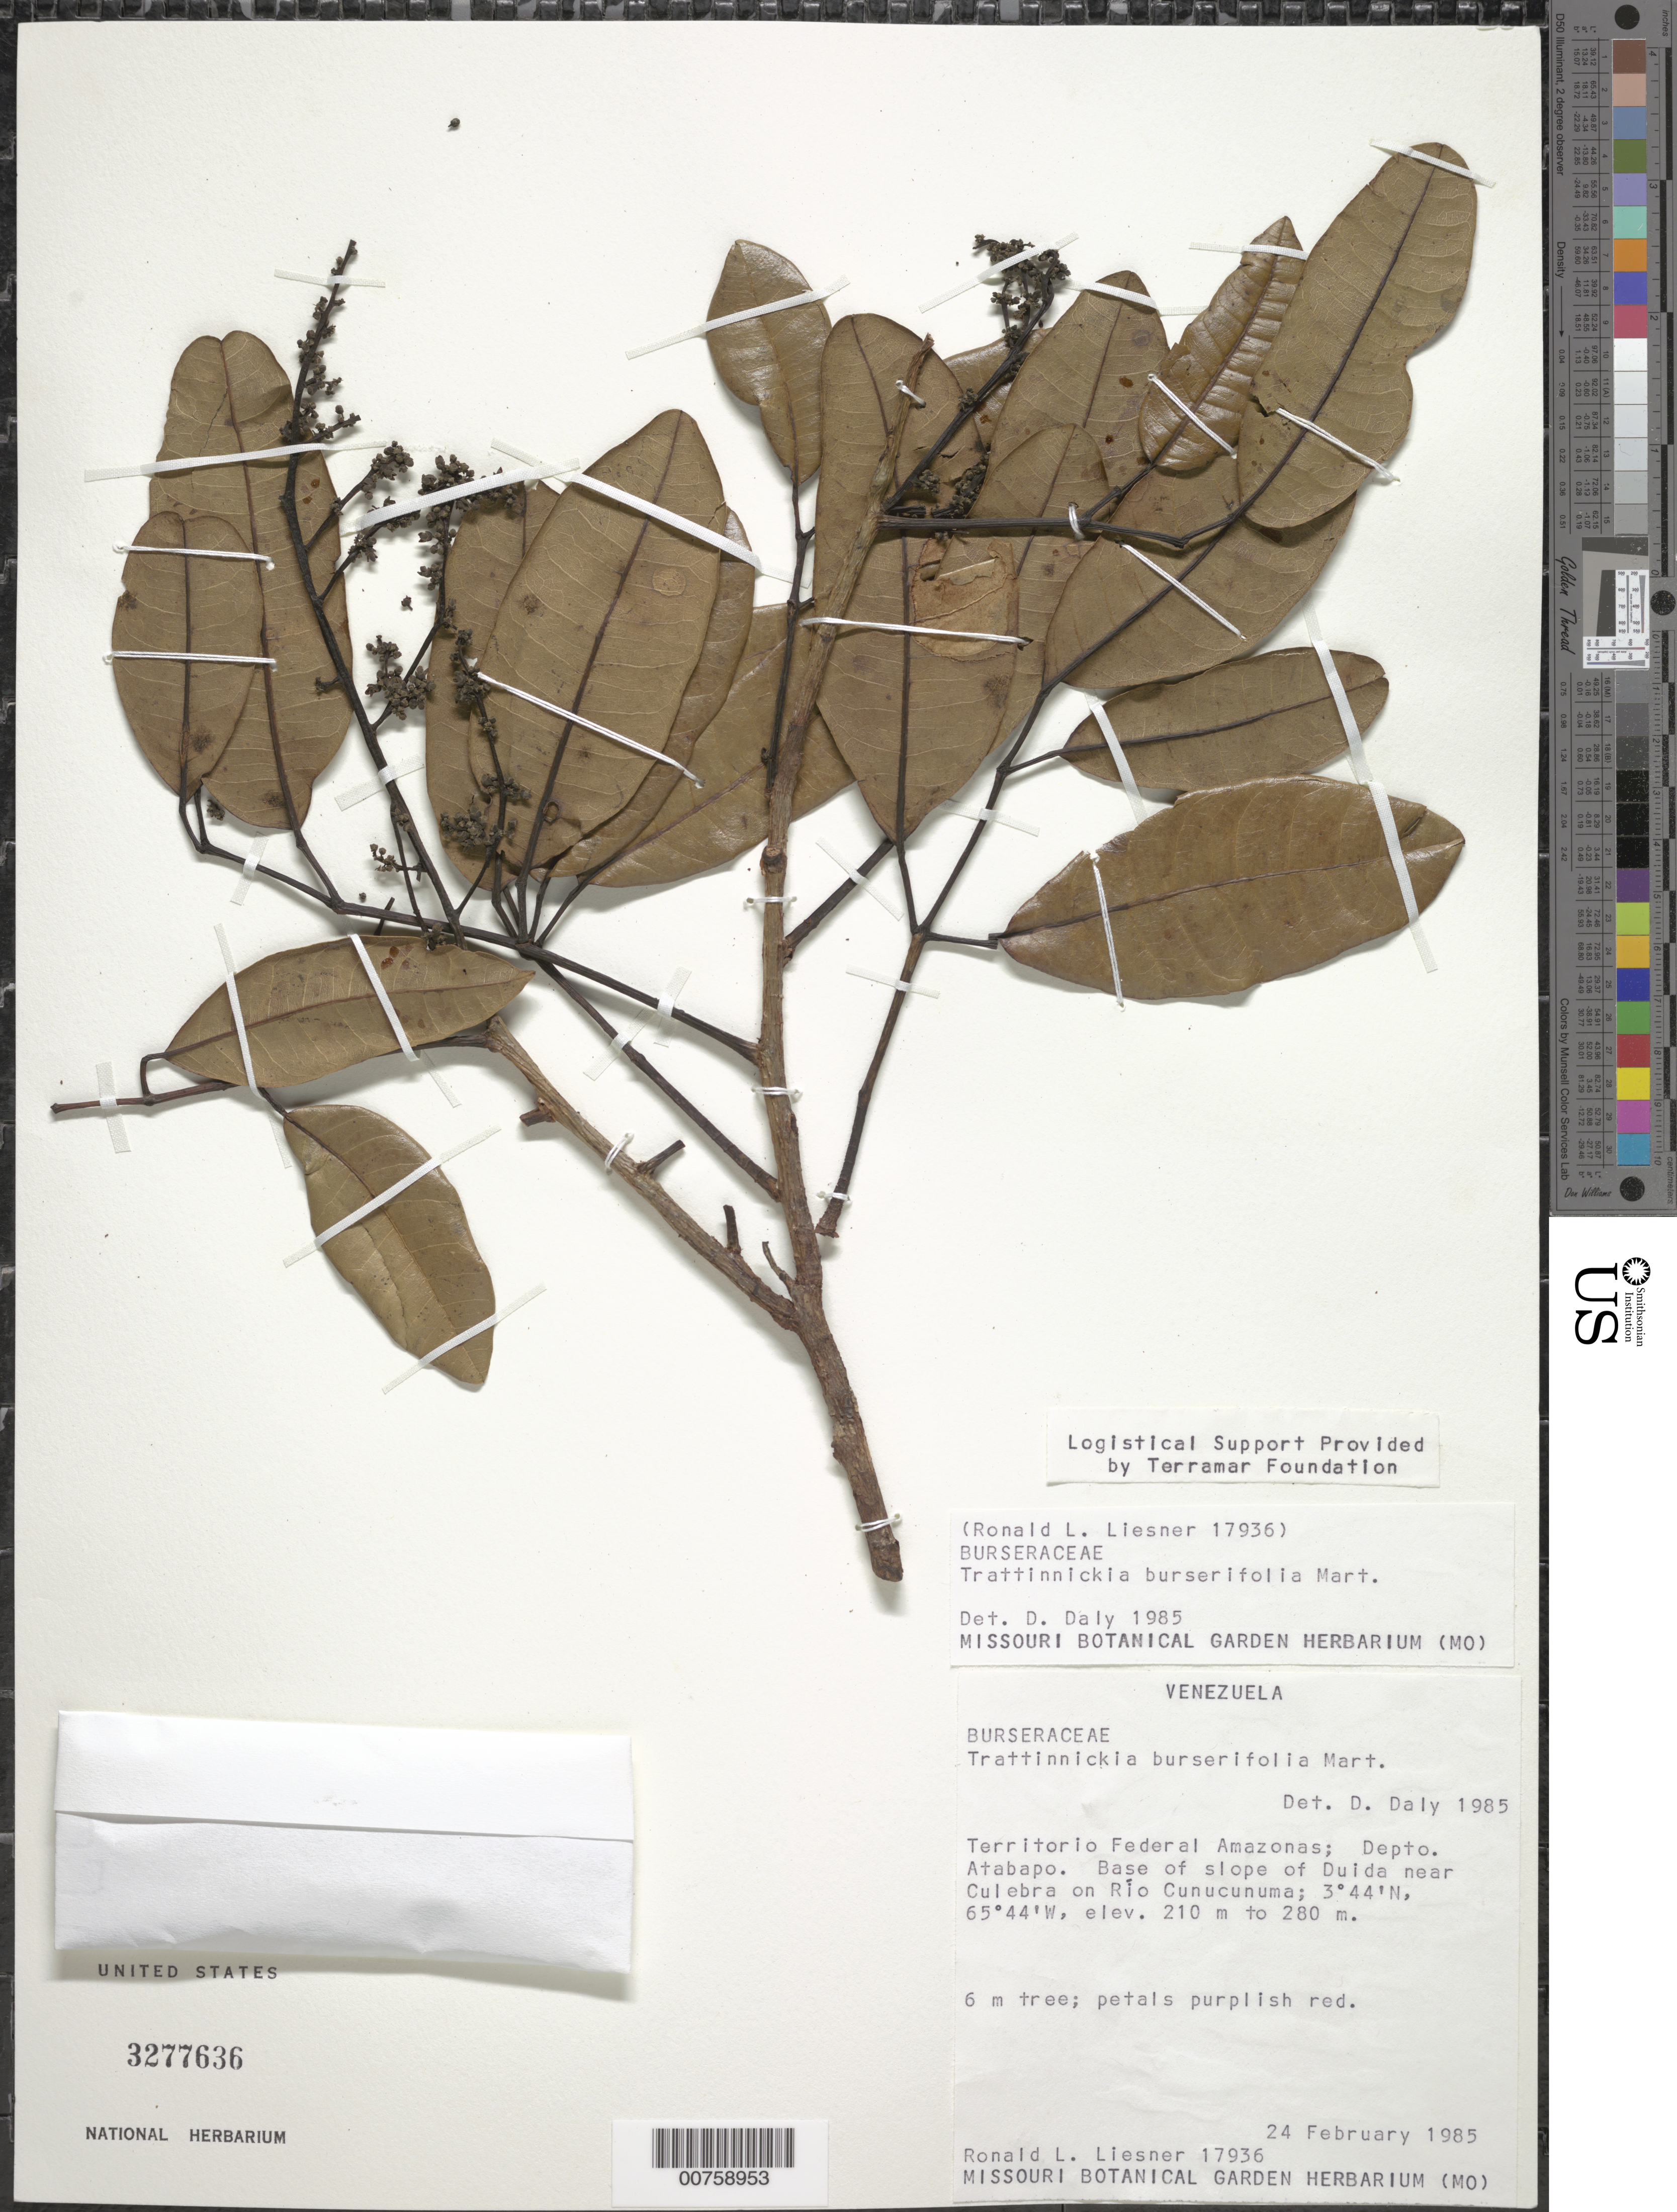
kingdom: Plantae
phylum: Tracheophyta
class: Magnoliopsida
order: Sapindales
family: Burseraceae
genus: Trattinnickia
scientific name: Trattinnickia burserifolia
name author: Mart.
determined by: Daly, D. C.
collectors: R. L. Liesner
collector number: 17936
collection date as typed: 24-Feb-85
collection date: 1985-02-24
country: Venezuela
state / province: Amazonas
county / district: Atabapo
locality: Duida, base of slope, near Culebra on Río Cunucunuma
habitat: Base of slope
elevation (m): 210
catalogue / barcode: US 3277636